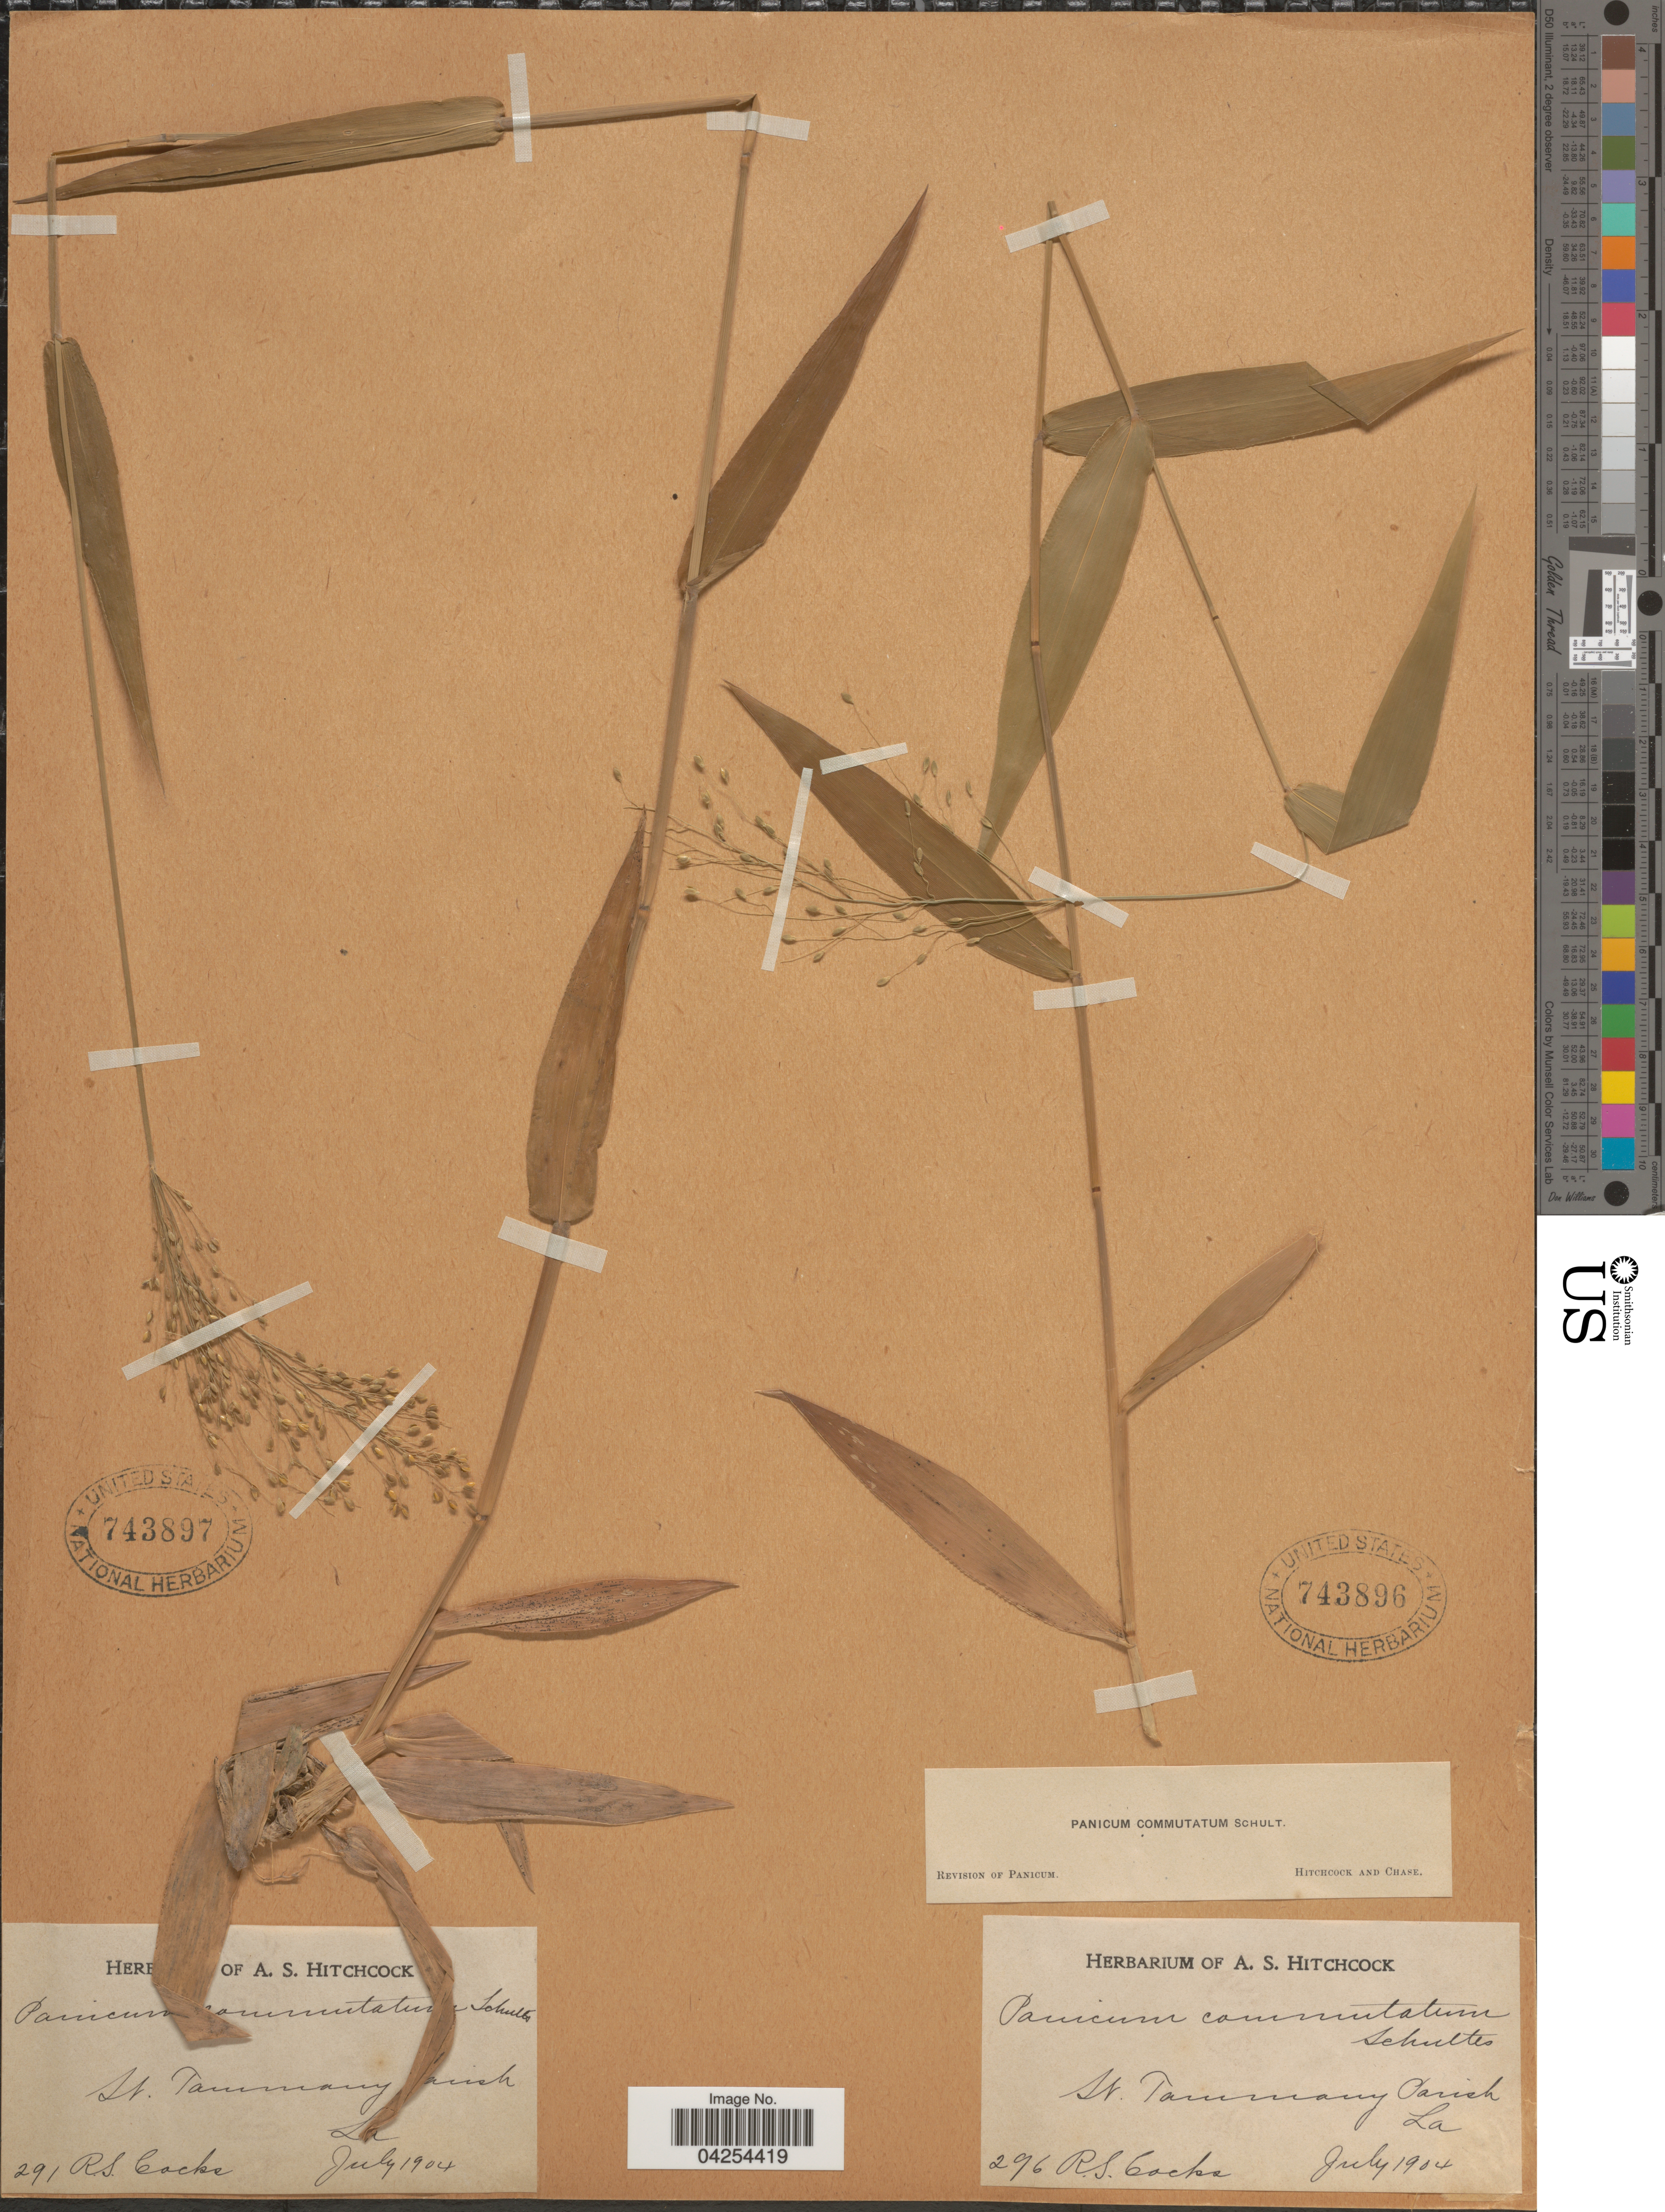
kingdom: Plantae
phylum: Tracheophyta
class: Liliopsida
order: Poales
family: Poaceae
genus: Dichanthelium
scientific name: Dichanthelium commutatum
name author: (Schult.) Gould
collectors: R. Cocks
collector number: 291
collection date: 1904-07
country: United States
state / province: Louisiana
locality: St. Tammany Parish.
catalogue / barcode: US 743897